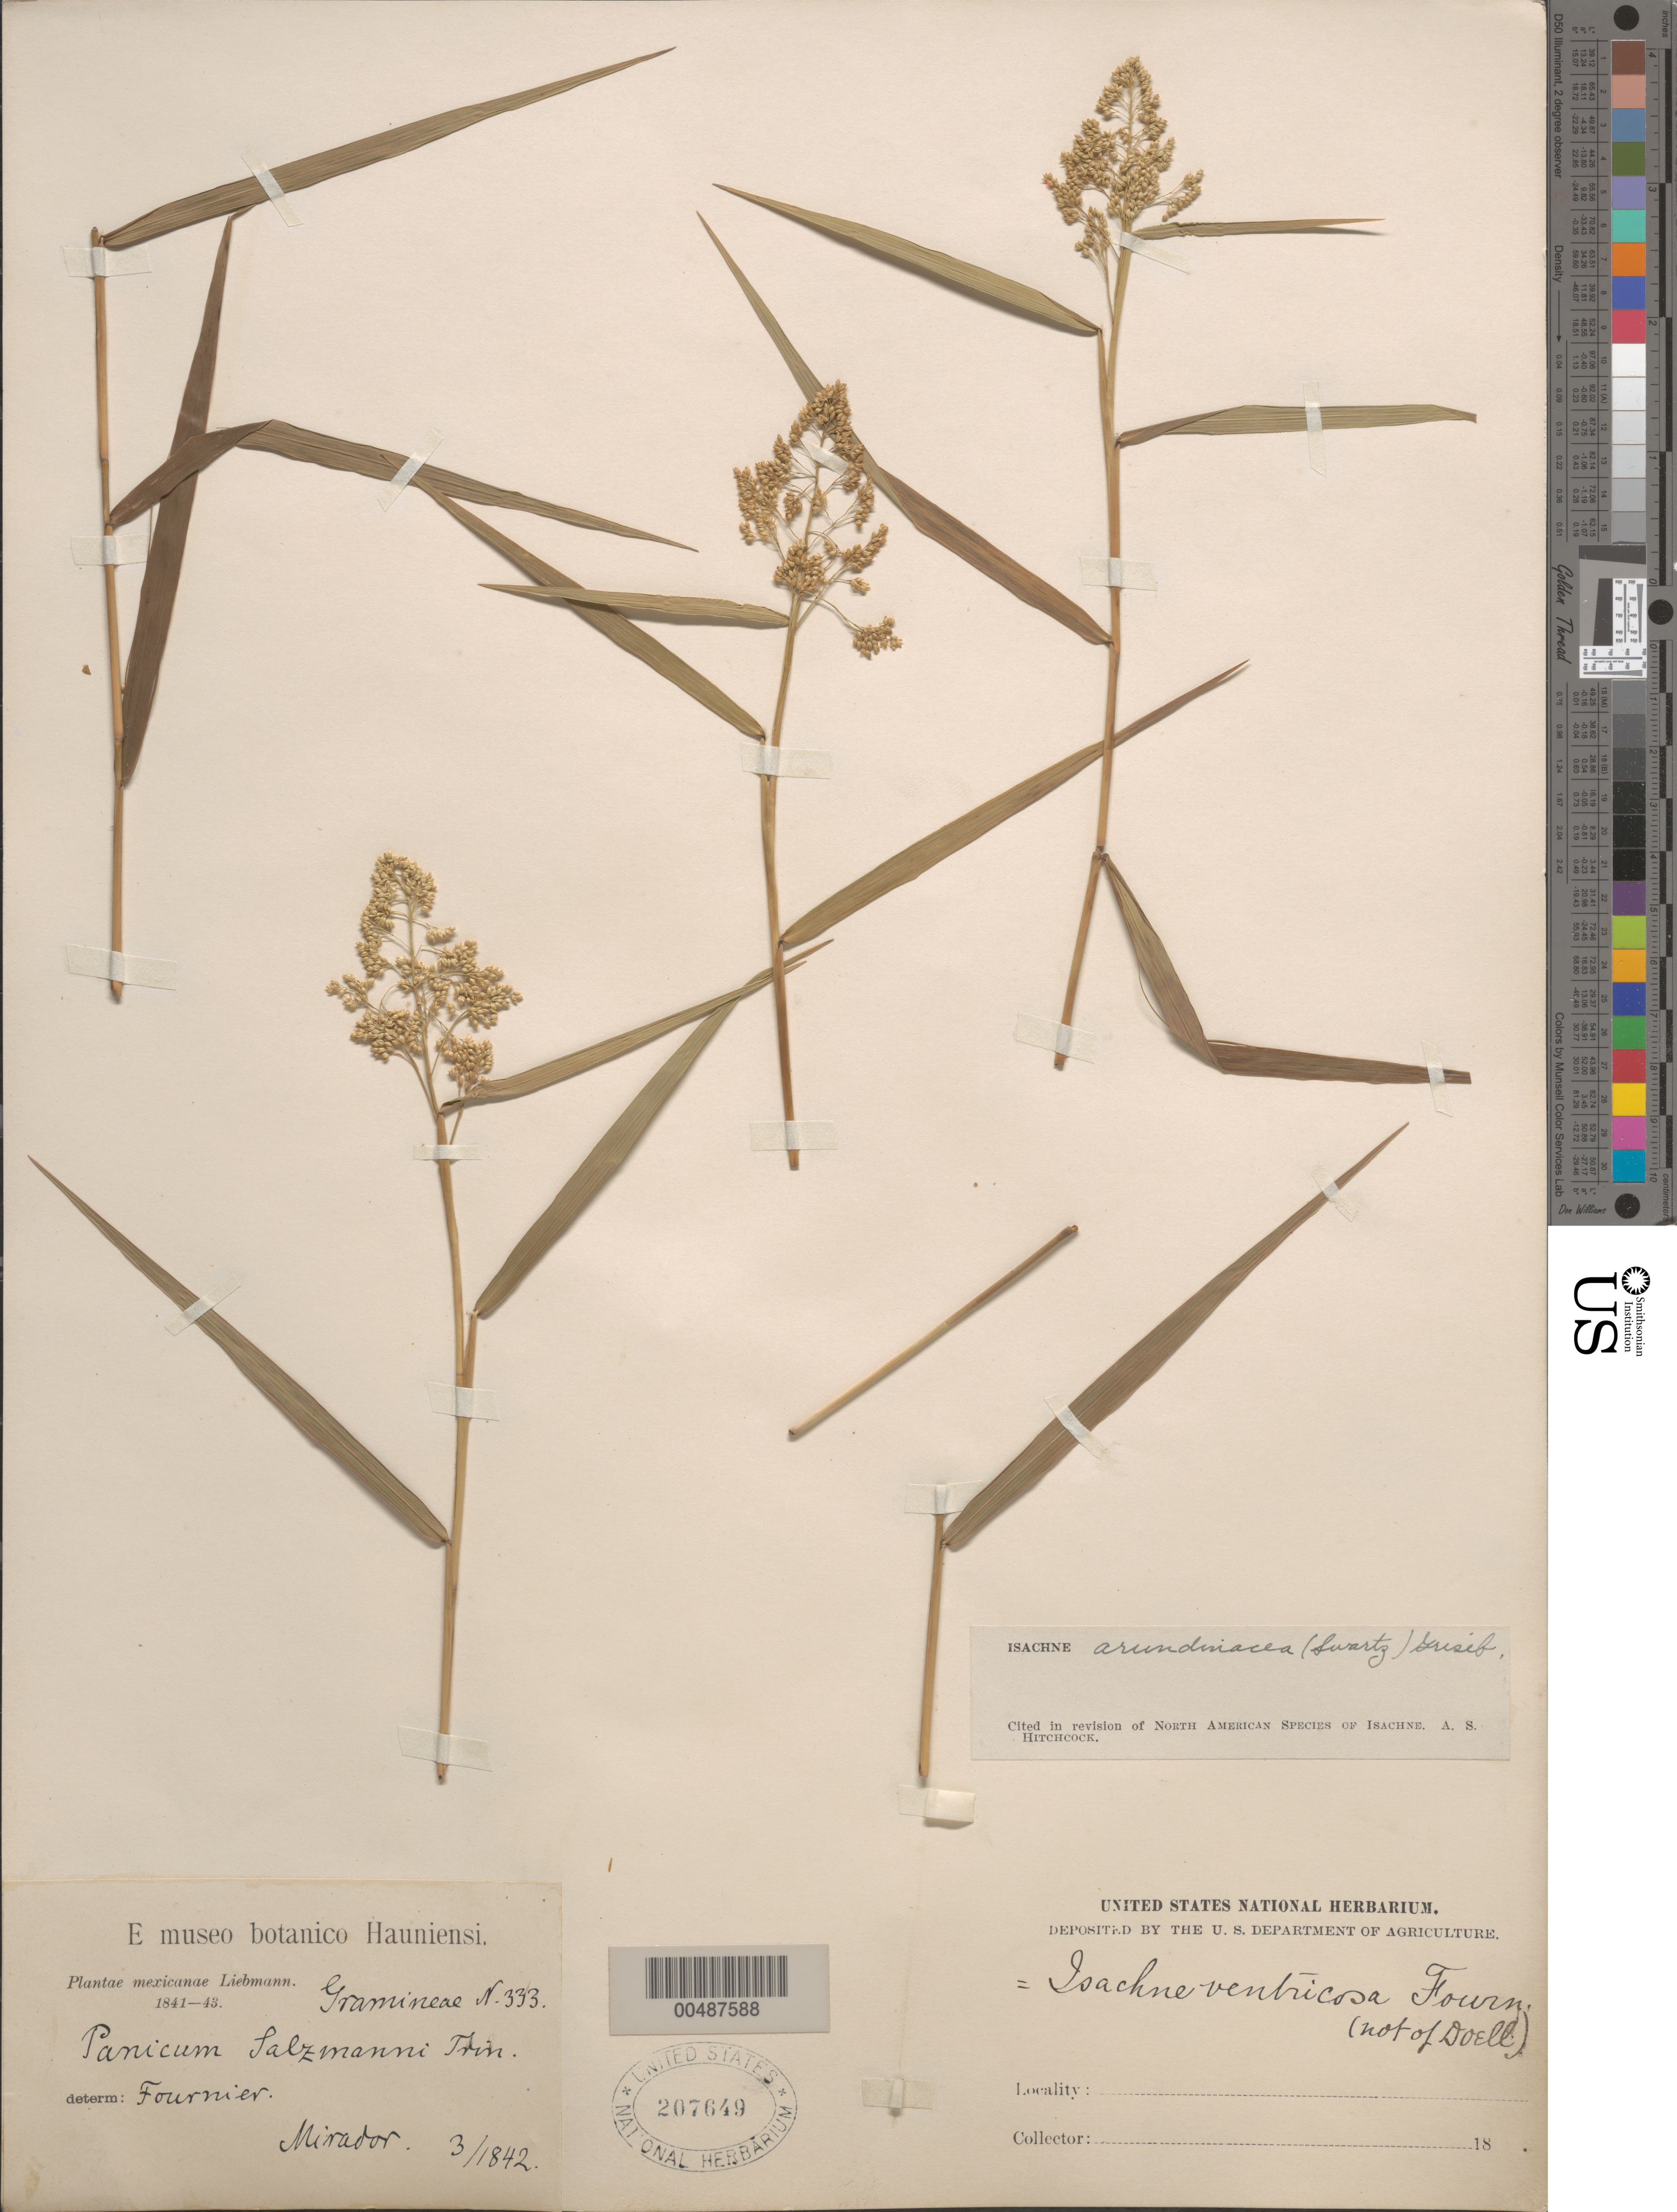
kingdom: Plantae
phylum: Tracheophyta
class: Liliopsida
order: Poales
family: Poaceae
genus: Isachne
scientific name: Isachne arundinacea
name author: (Sw.) Griseb.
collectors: F. M. Liebmann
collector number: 333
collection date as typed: Mar 1842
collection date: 1842-03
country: Mexico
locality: Mirador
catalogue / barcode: US 207649